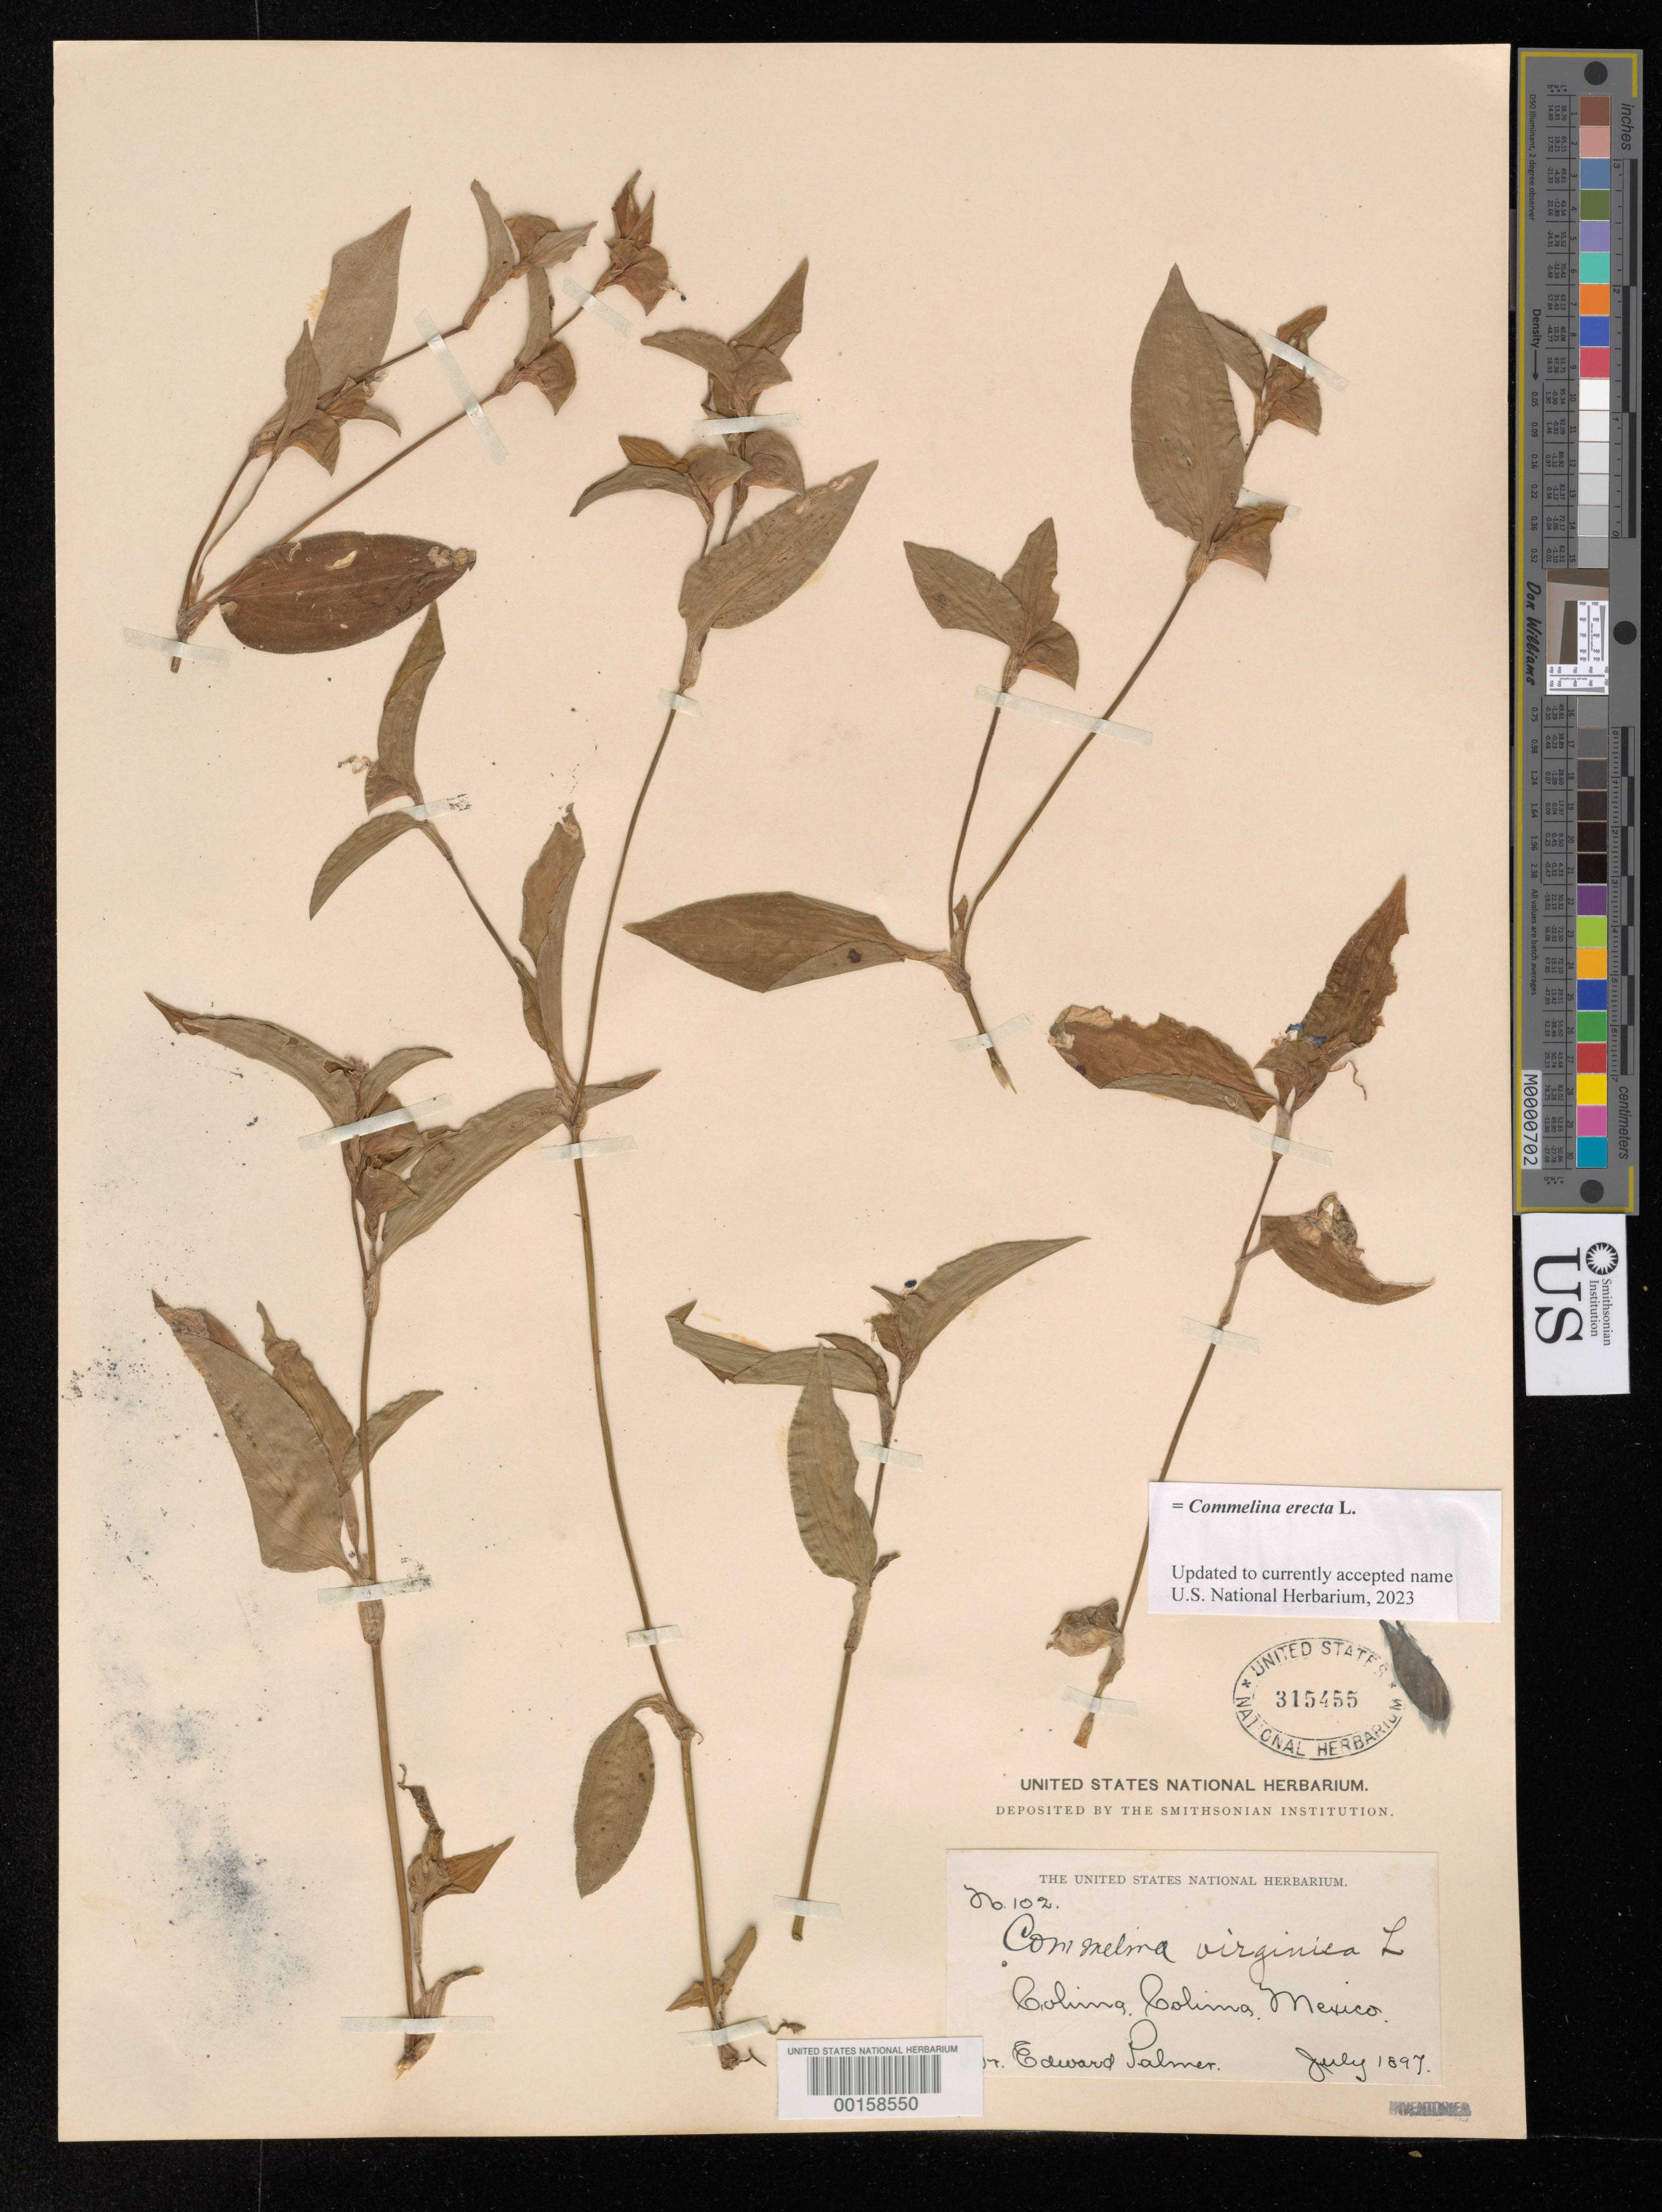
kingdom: Plantae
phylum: Tracheophyta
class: Liliopsida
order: Commelinales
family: Commelinaceae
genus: Commelina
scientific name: Commelina erecta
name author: L.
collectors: E. Palmer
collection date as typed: Jul 1897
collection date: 1897-07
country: Mexico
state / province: Colima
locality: Colima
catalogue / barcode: US 315455